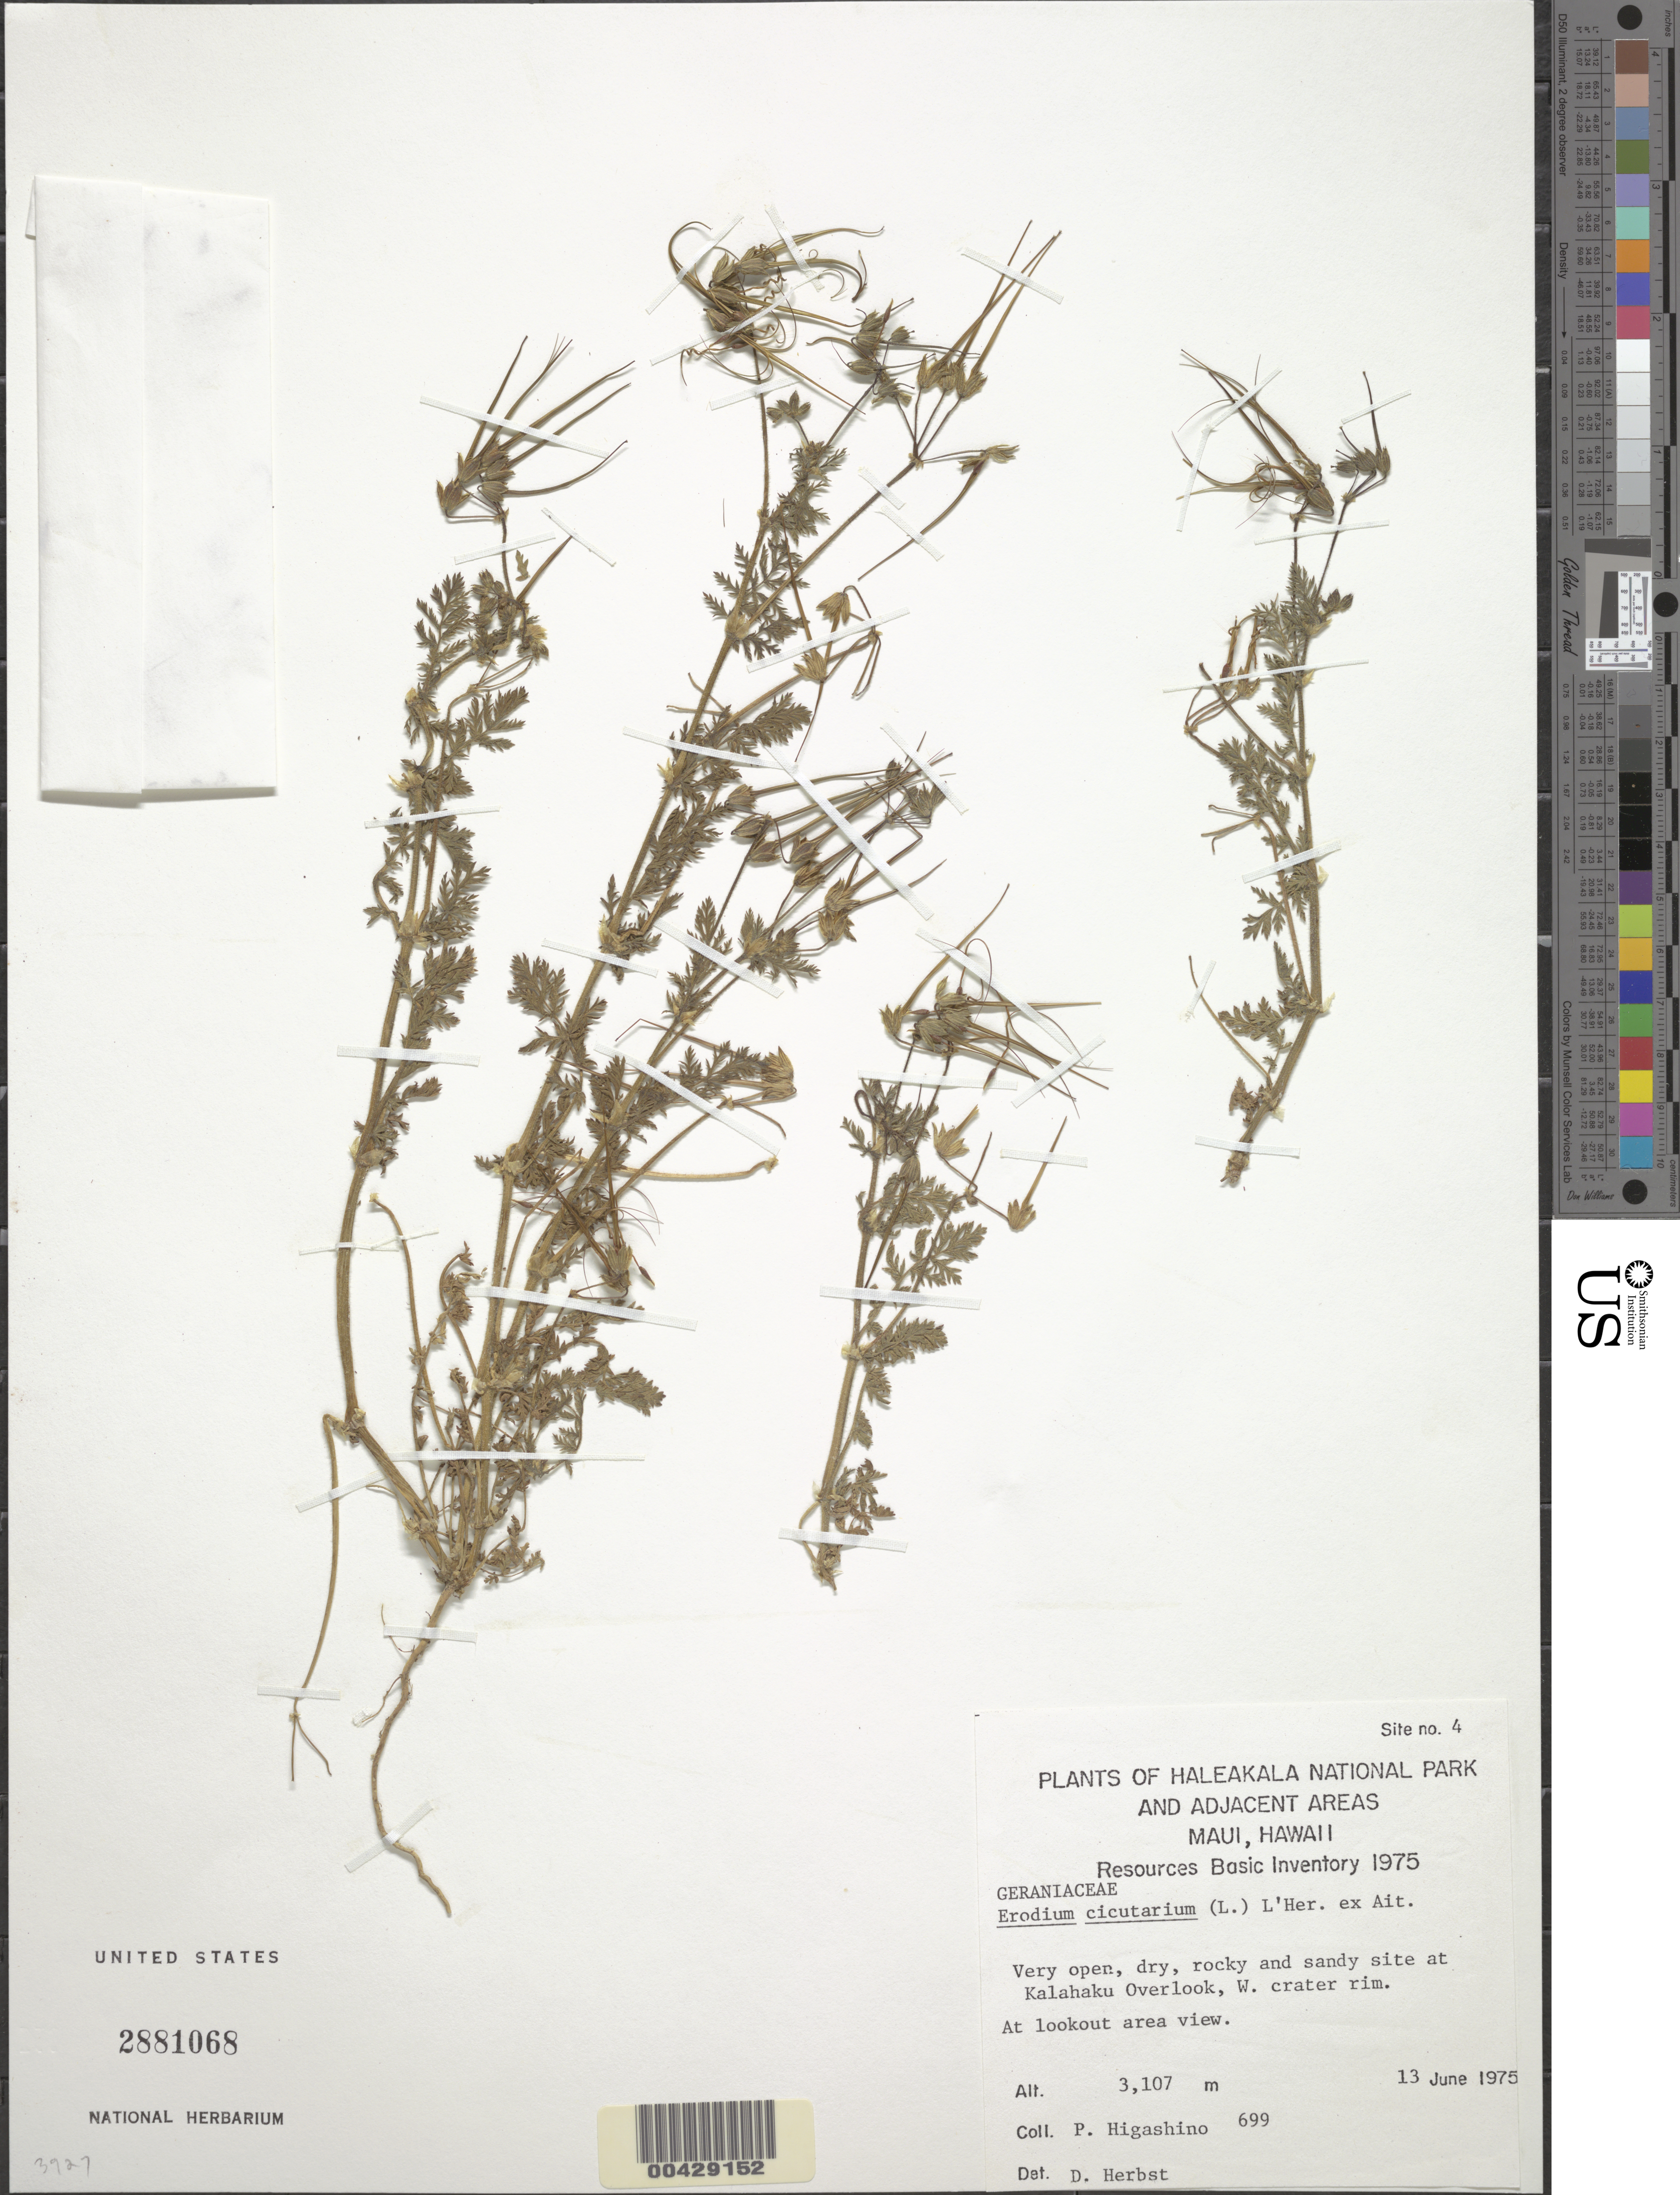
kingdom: Plantae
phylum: Tracheophyta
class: Magnoliopsida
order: Geraniales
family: Geraniaceae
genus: Erodium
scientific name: Erodium cicutarium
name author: (L.) L'Hér.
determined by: Herbst, D. R.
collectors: P. Higashino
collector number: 699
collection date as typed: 13 Jun 1975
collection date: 1975-06-13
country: United States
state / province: Hawaii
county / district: Maui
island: Maui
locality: Kalahaku Overlook, W crater rim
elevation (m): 3107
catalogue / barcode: US 2881068